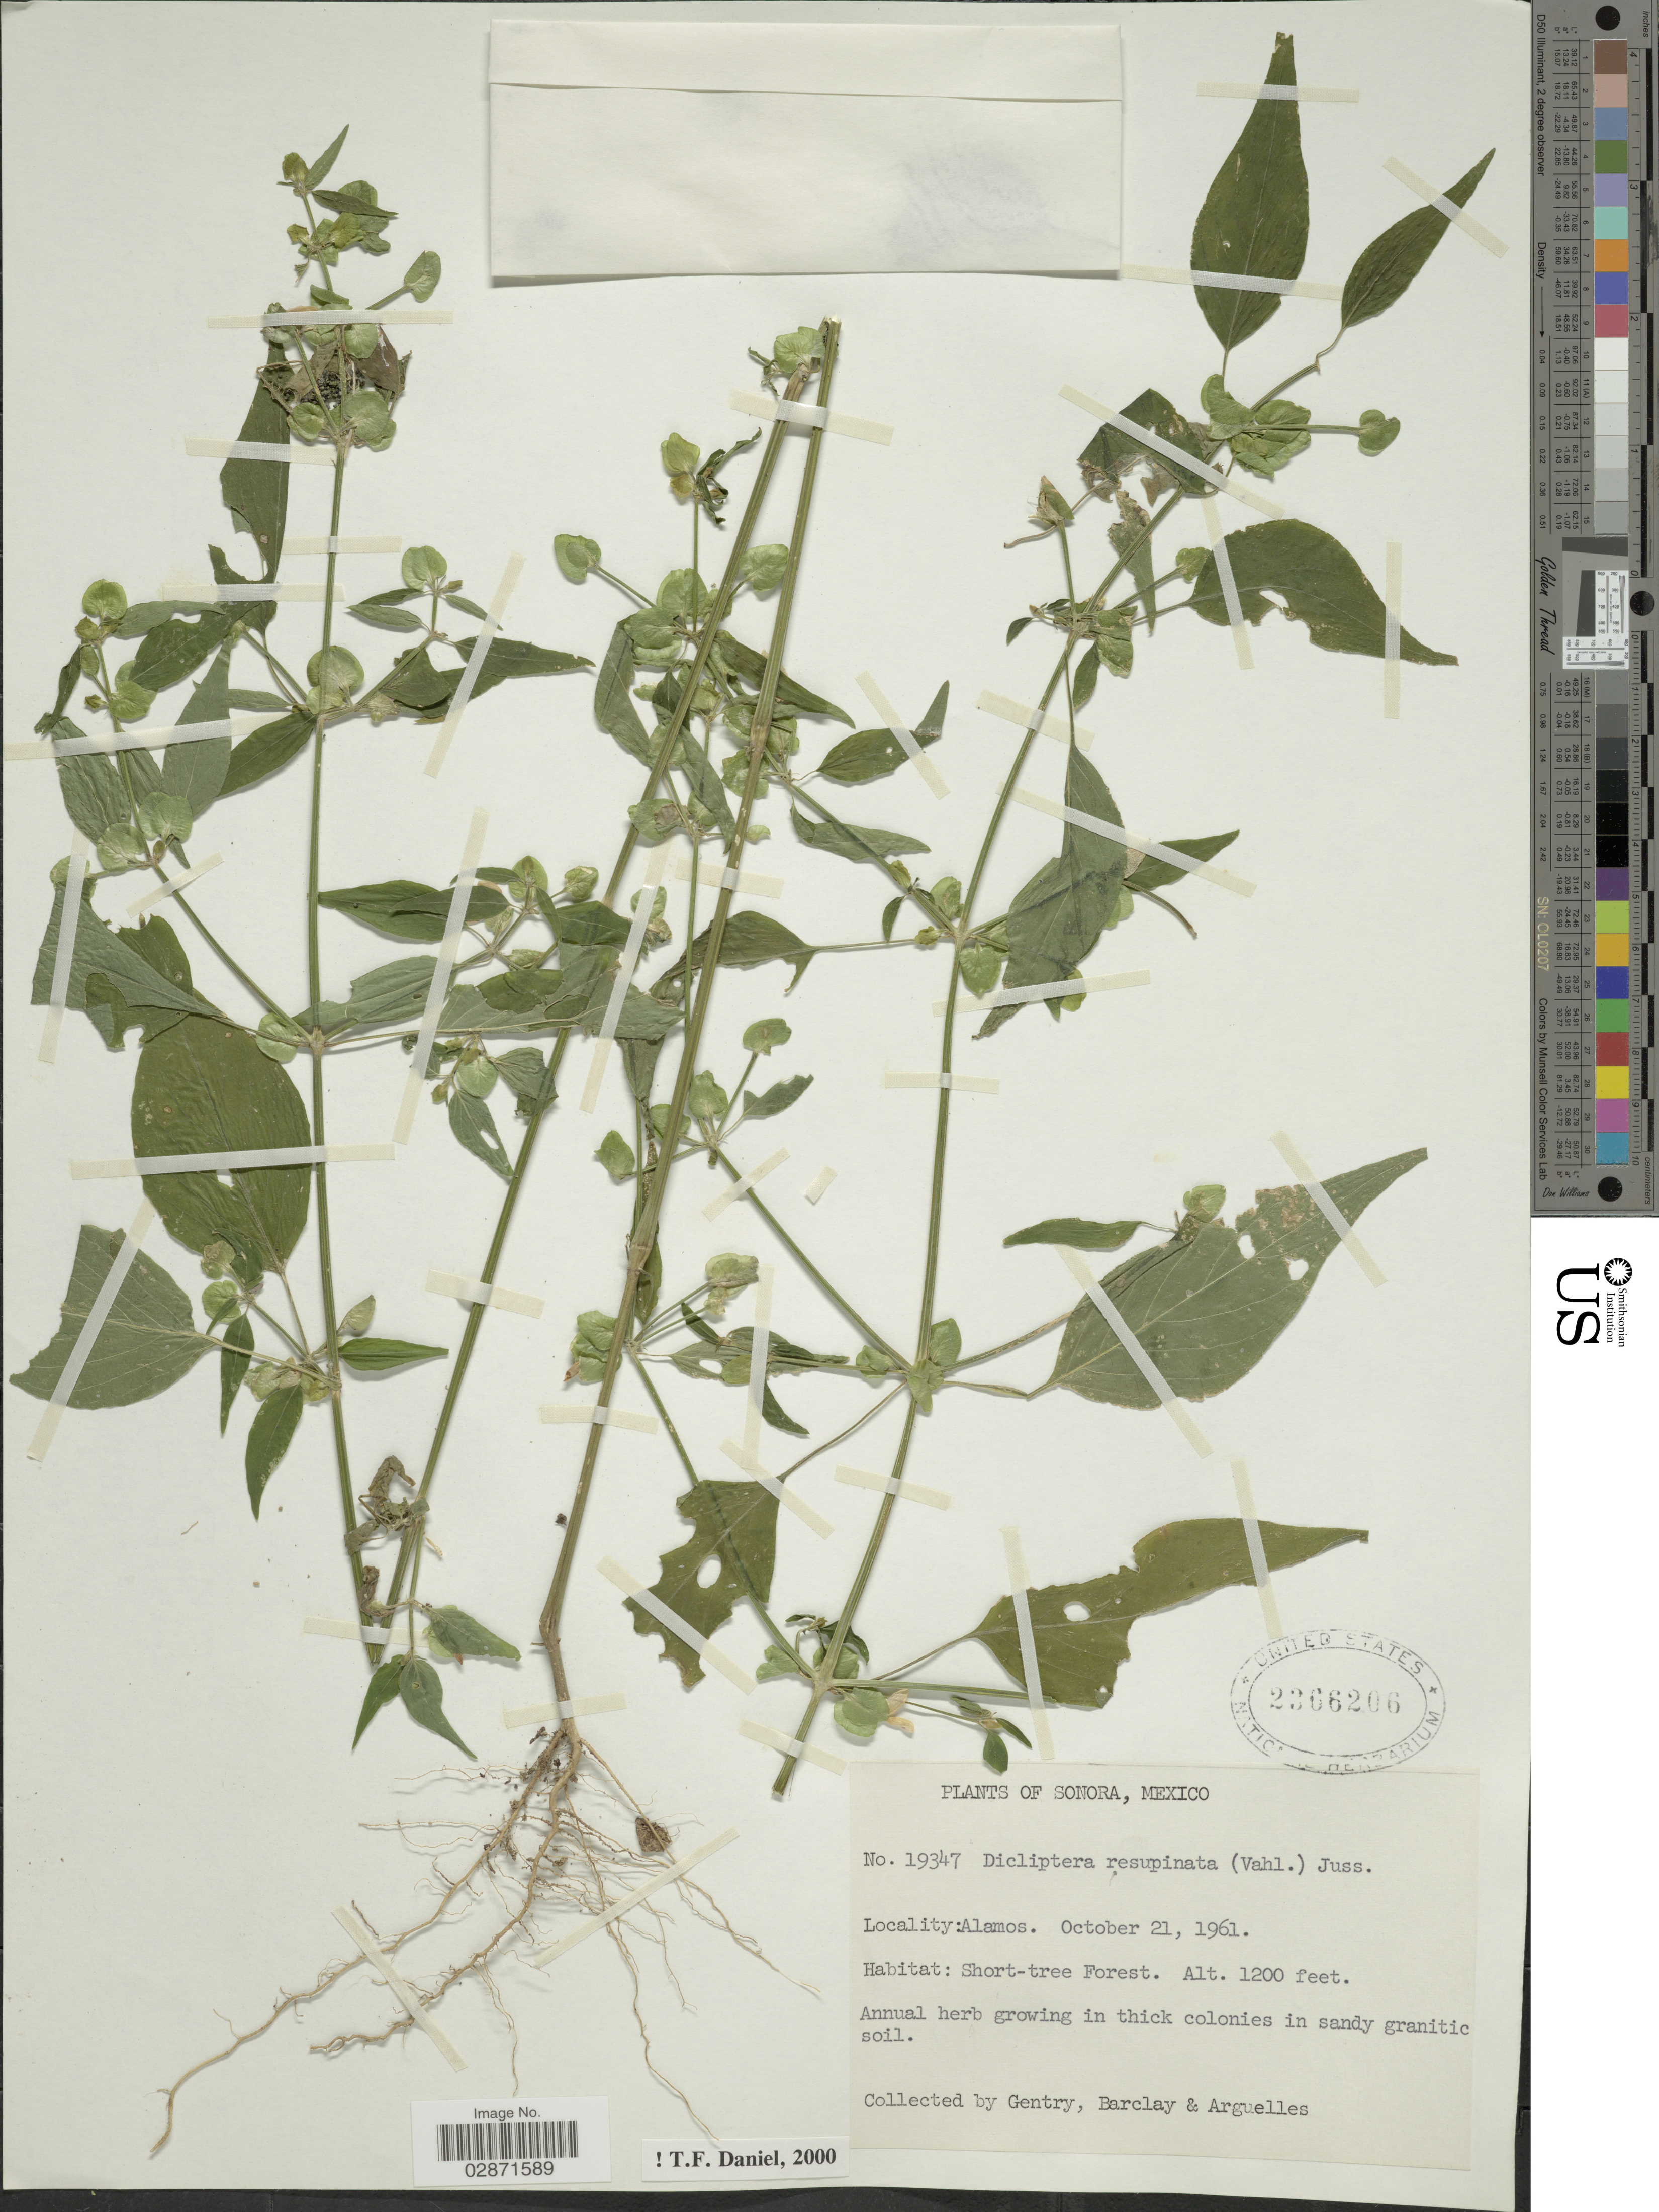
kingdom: Plantae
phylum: Tracheophyta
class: Magnoliopsida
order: Lamiales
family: Acanthaceae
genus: Dicliptera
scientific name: Dicliptera resupinata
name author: (Vahl) Juss.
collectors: Gentry, --, -- Barclay & Arguelles, --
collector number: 19347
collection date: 1961-10-21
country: Mexico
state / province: Sonora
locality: Alamos.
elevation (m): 366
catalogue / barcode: US 2366206